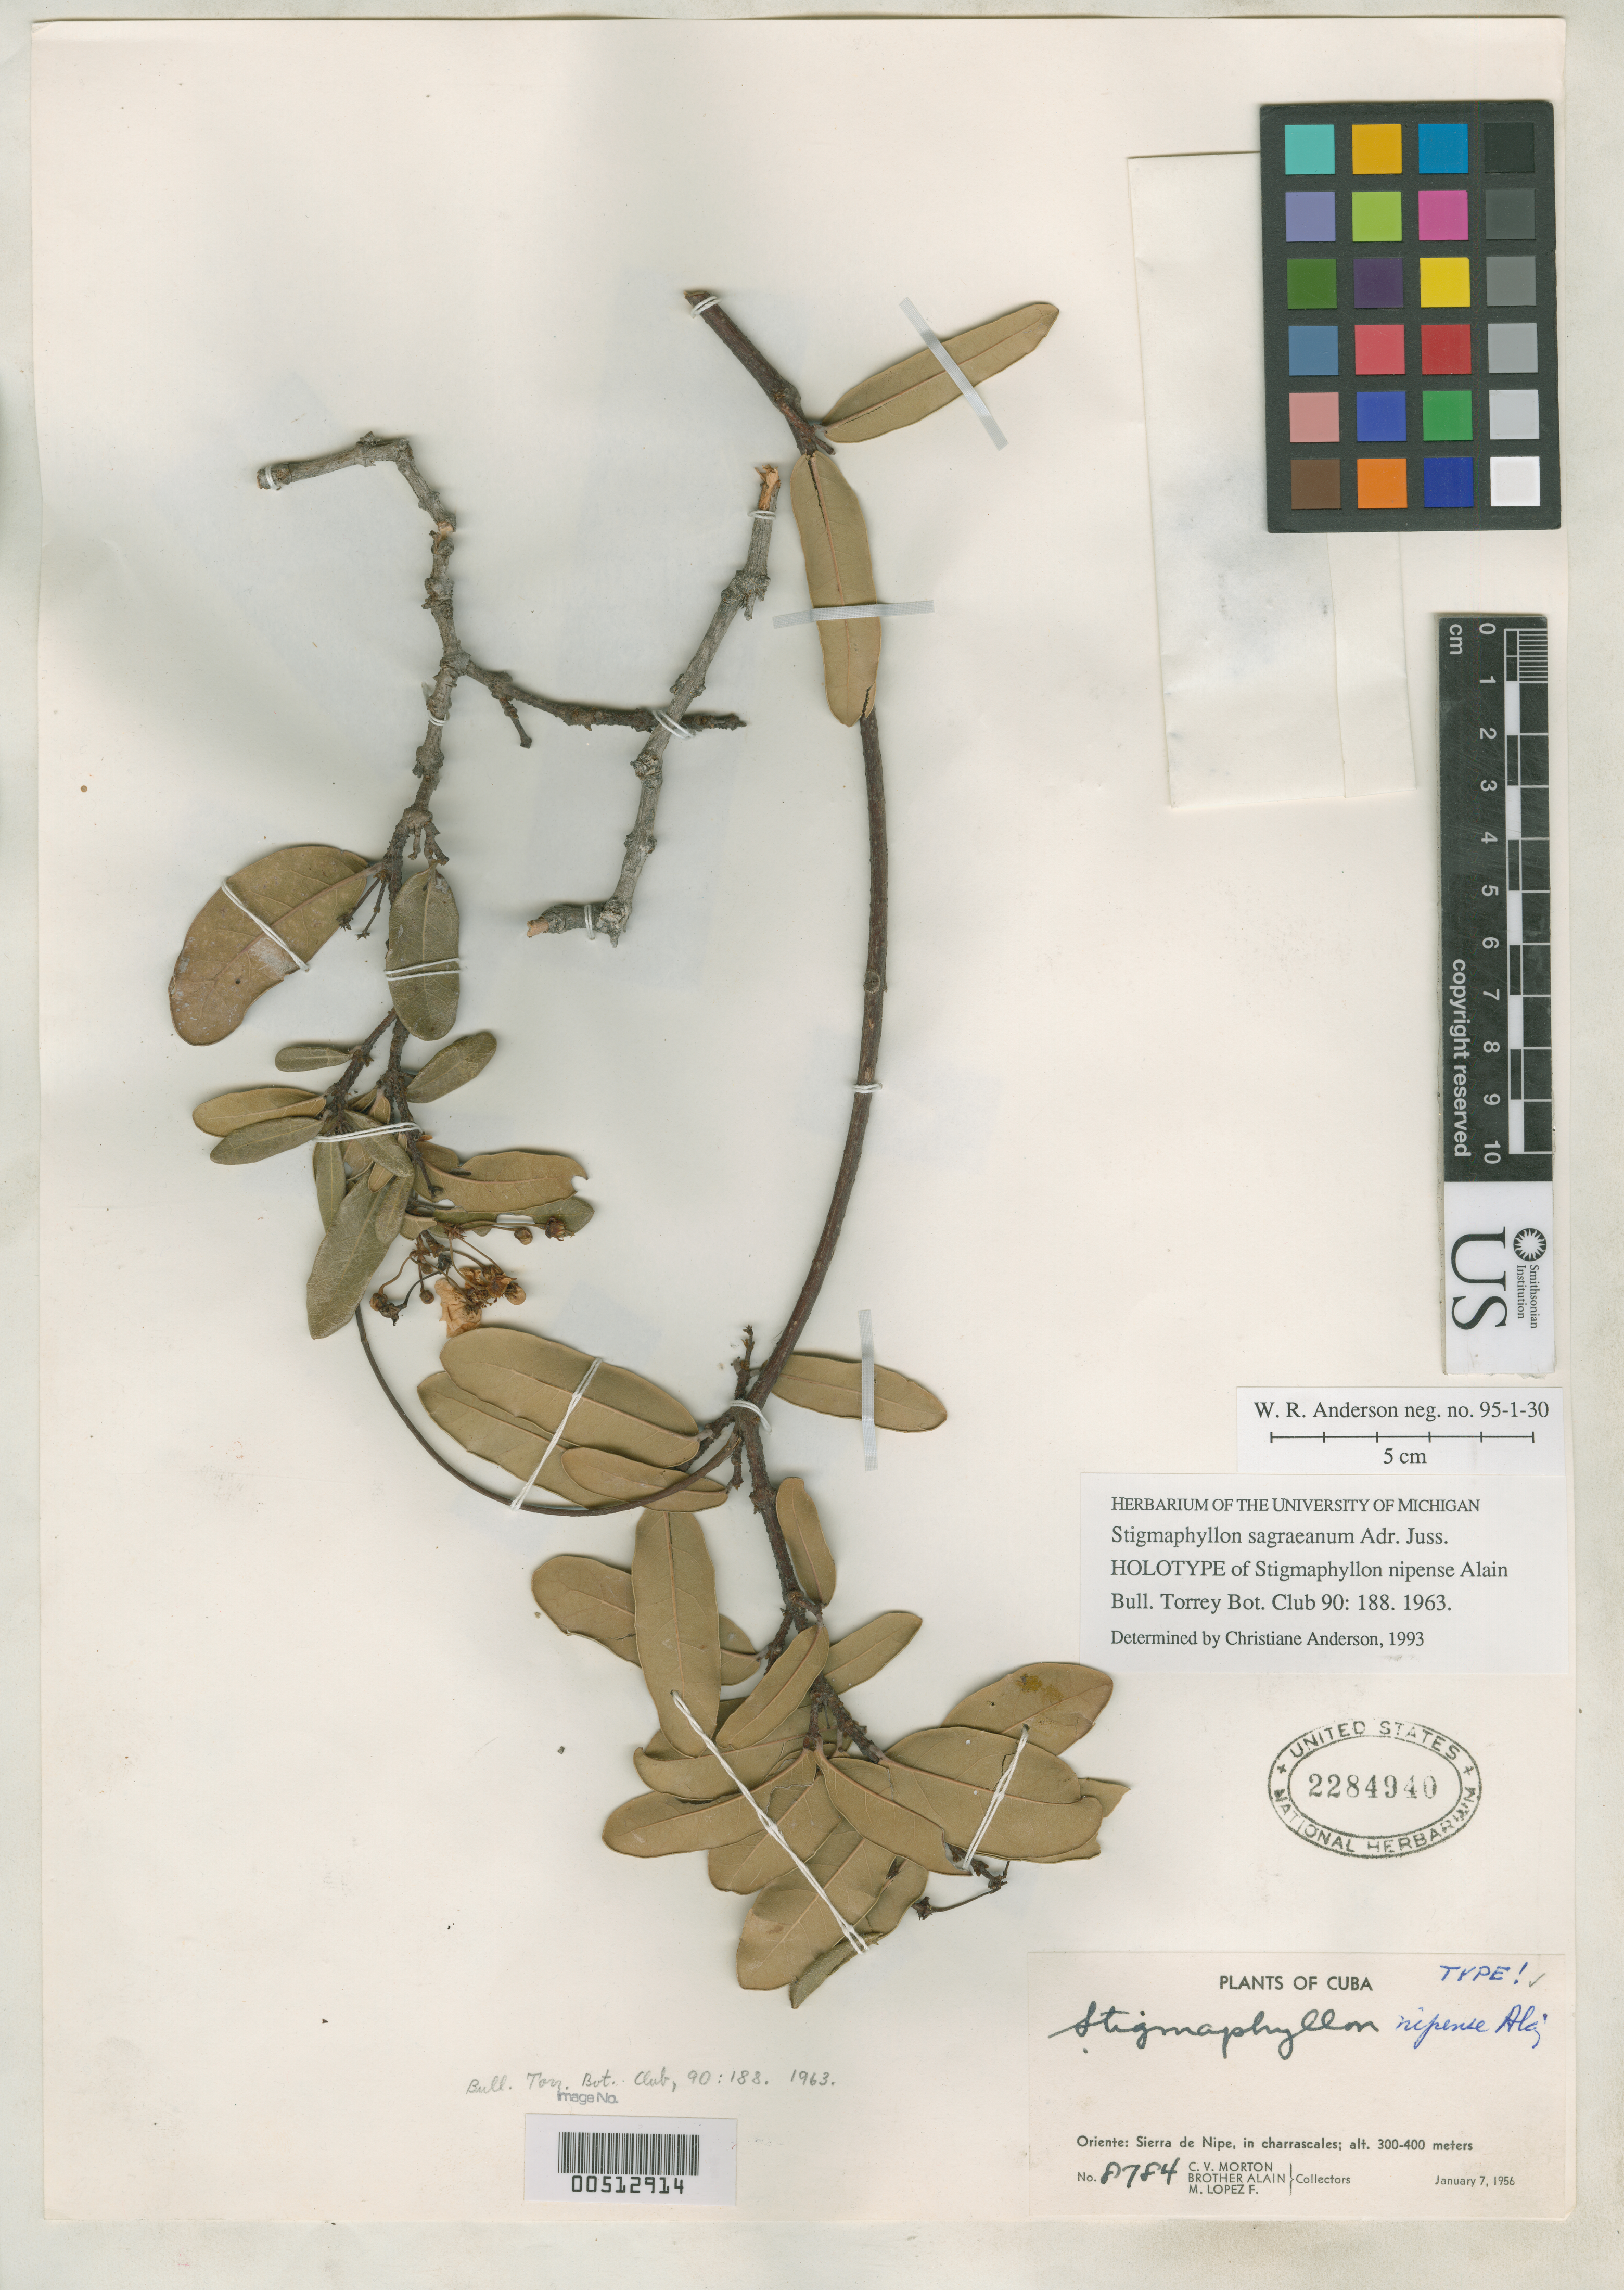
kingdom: Plantae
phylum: Tracheophyta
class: Magnoliopsida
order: Malpighiales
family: Malpighiaceae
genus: Stigmaphyllon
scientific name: Stigmaphyllon nipense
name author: Alain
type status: Holotype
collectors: C. V. Morton, A. H. Liogier & M. López Figueiras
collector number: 8784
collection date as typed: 07 Jan 1956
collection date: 1956-01-07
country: Cuba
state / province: Oriente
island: Greater Antilles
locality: Sierra de Nipe, in Charrascales.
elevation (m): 300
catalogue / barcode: US 2284940